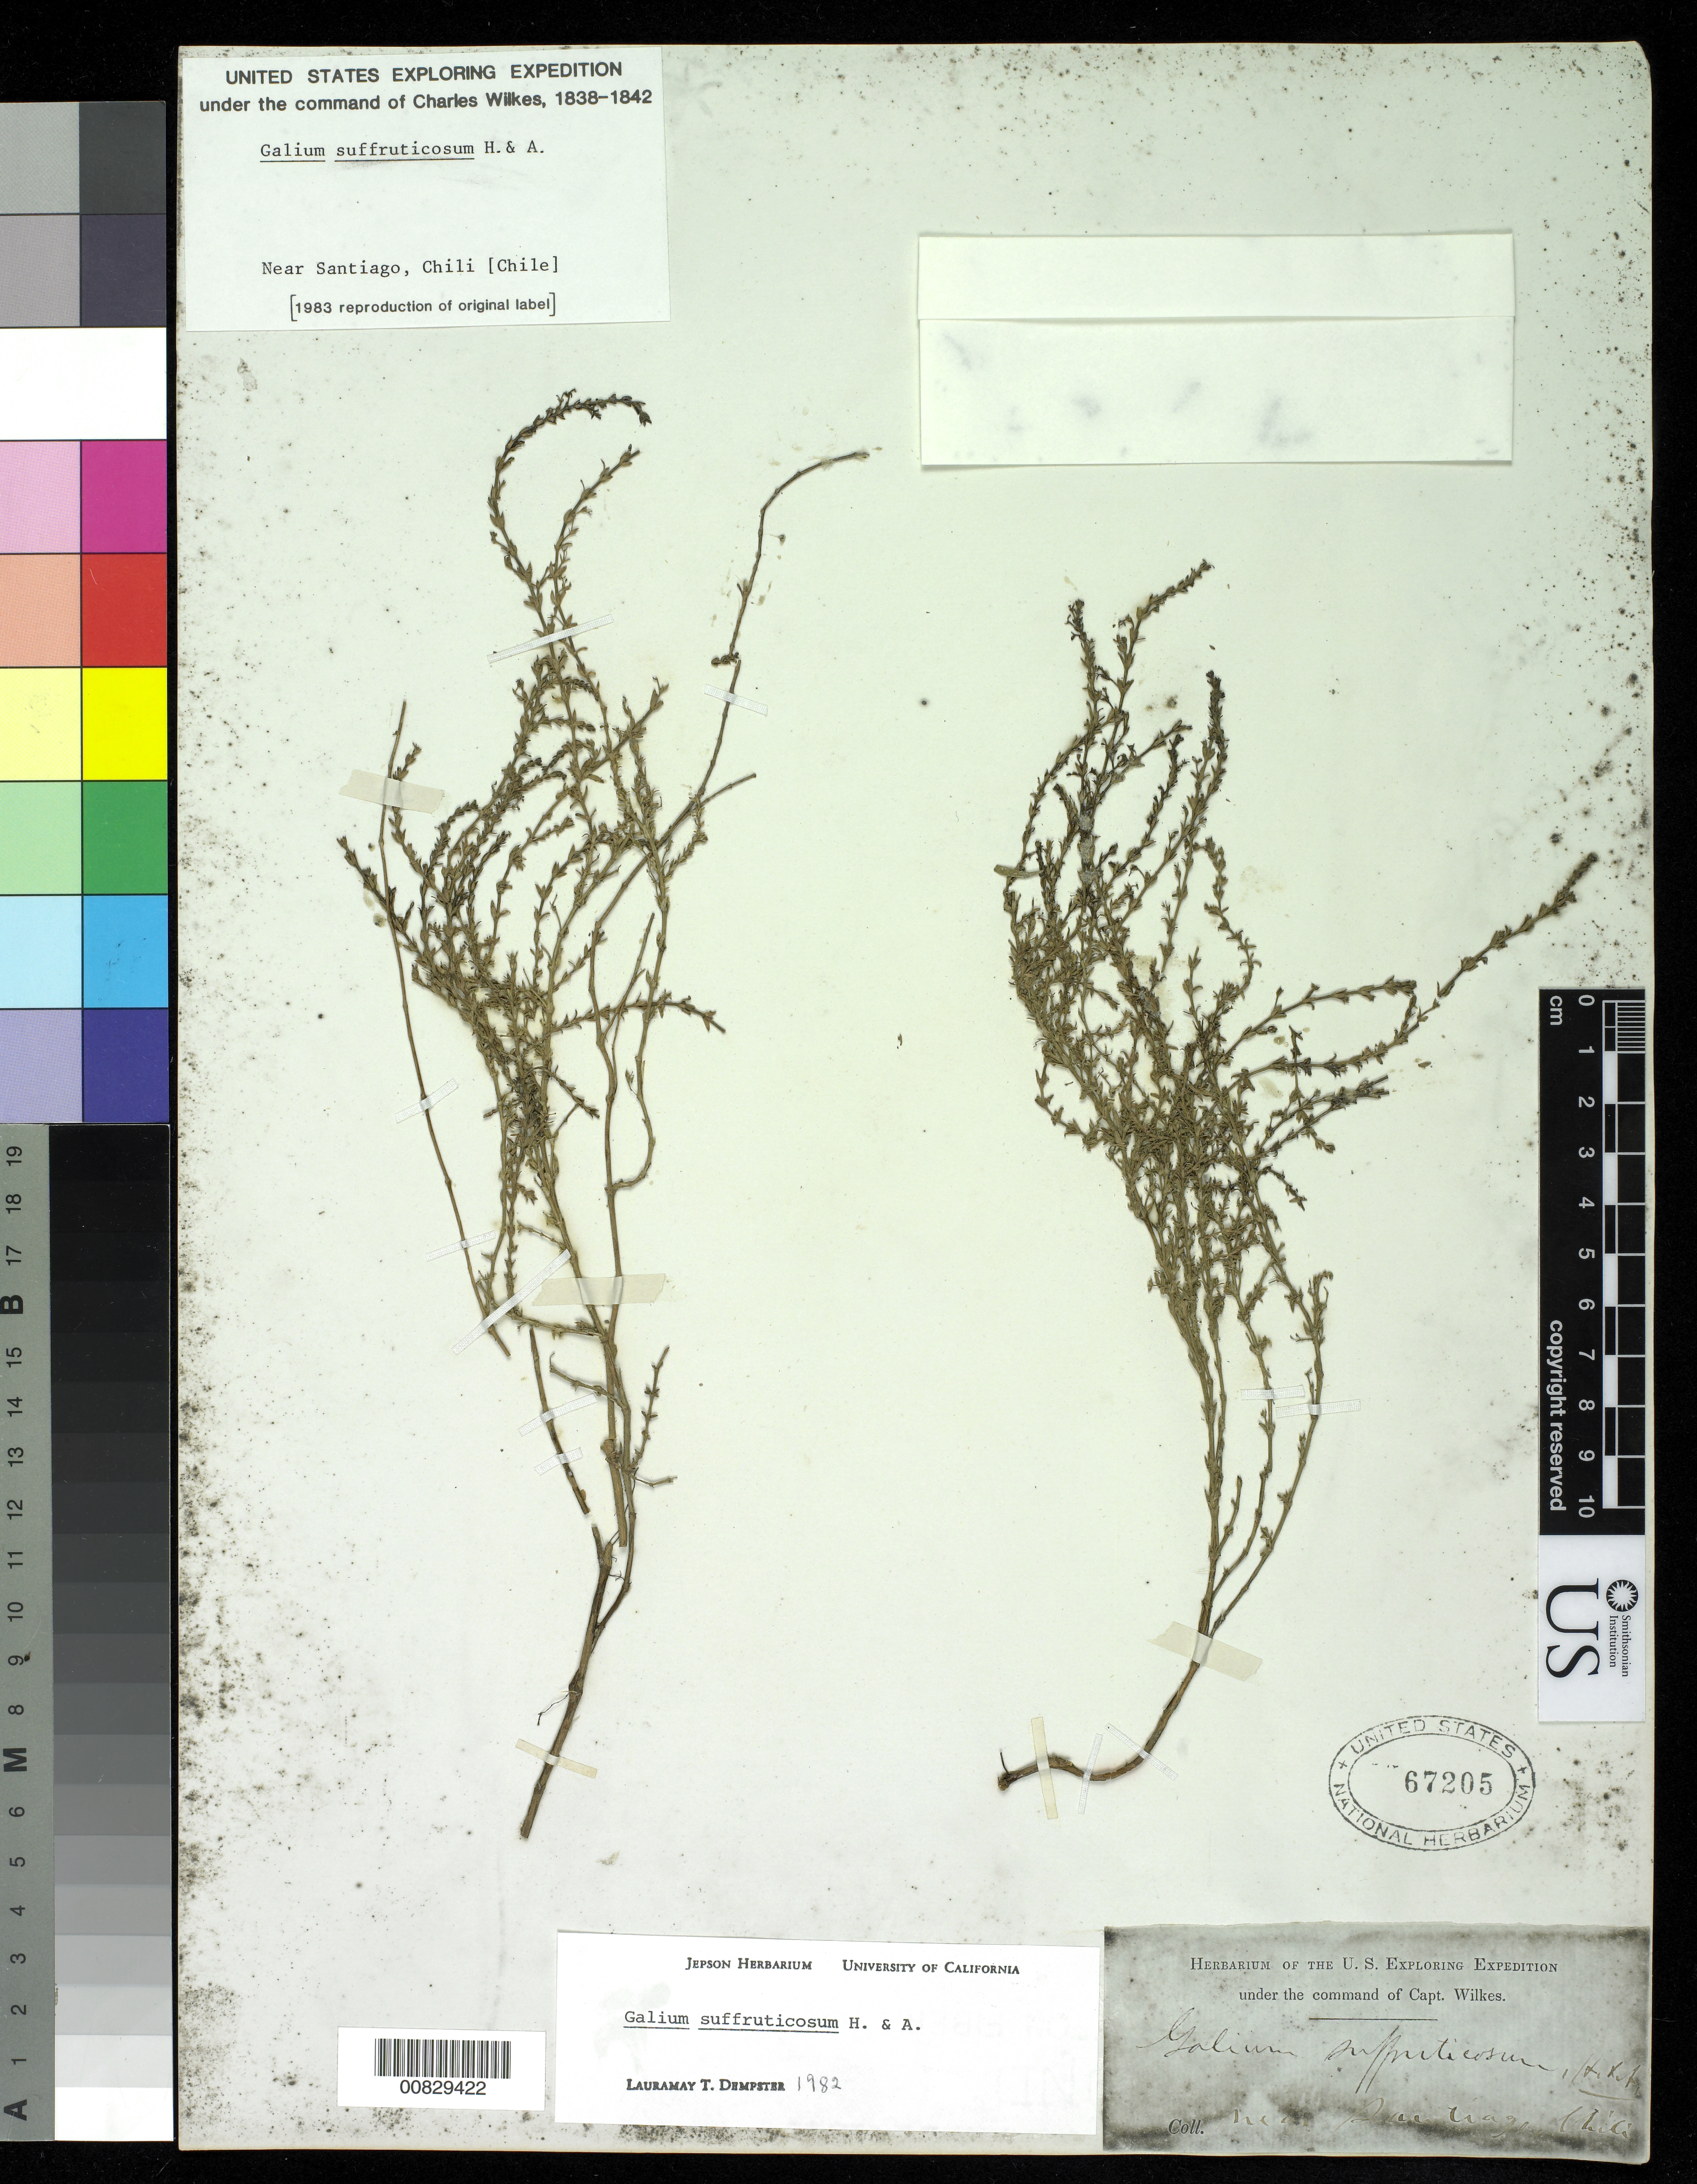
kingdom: Plantae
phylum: Tracheophyta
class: Magnoliopsida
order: Gentianales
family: Rubiaceae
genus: Galium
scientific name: Galium suffruticosum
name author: Hook. & Arn.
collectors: Wilkes Explor. Exped.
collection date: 1838/1842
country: Chile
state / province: Región Metropolitana (RM)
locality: Near Santiago, Chili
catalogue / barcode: US 67205